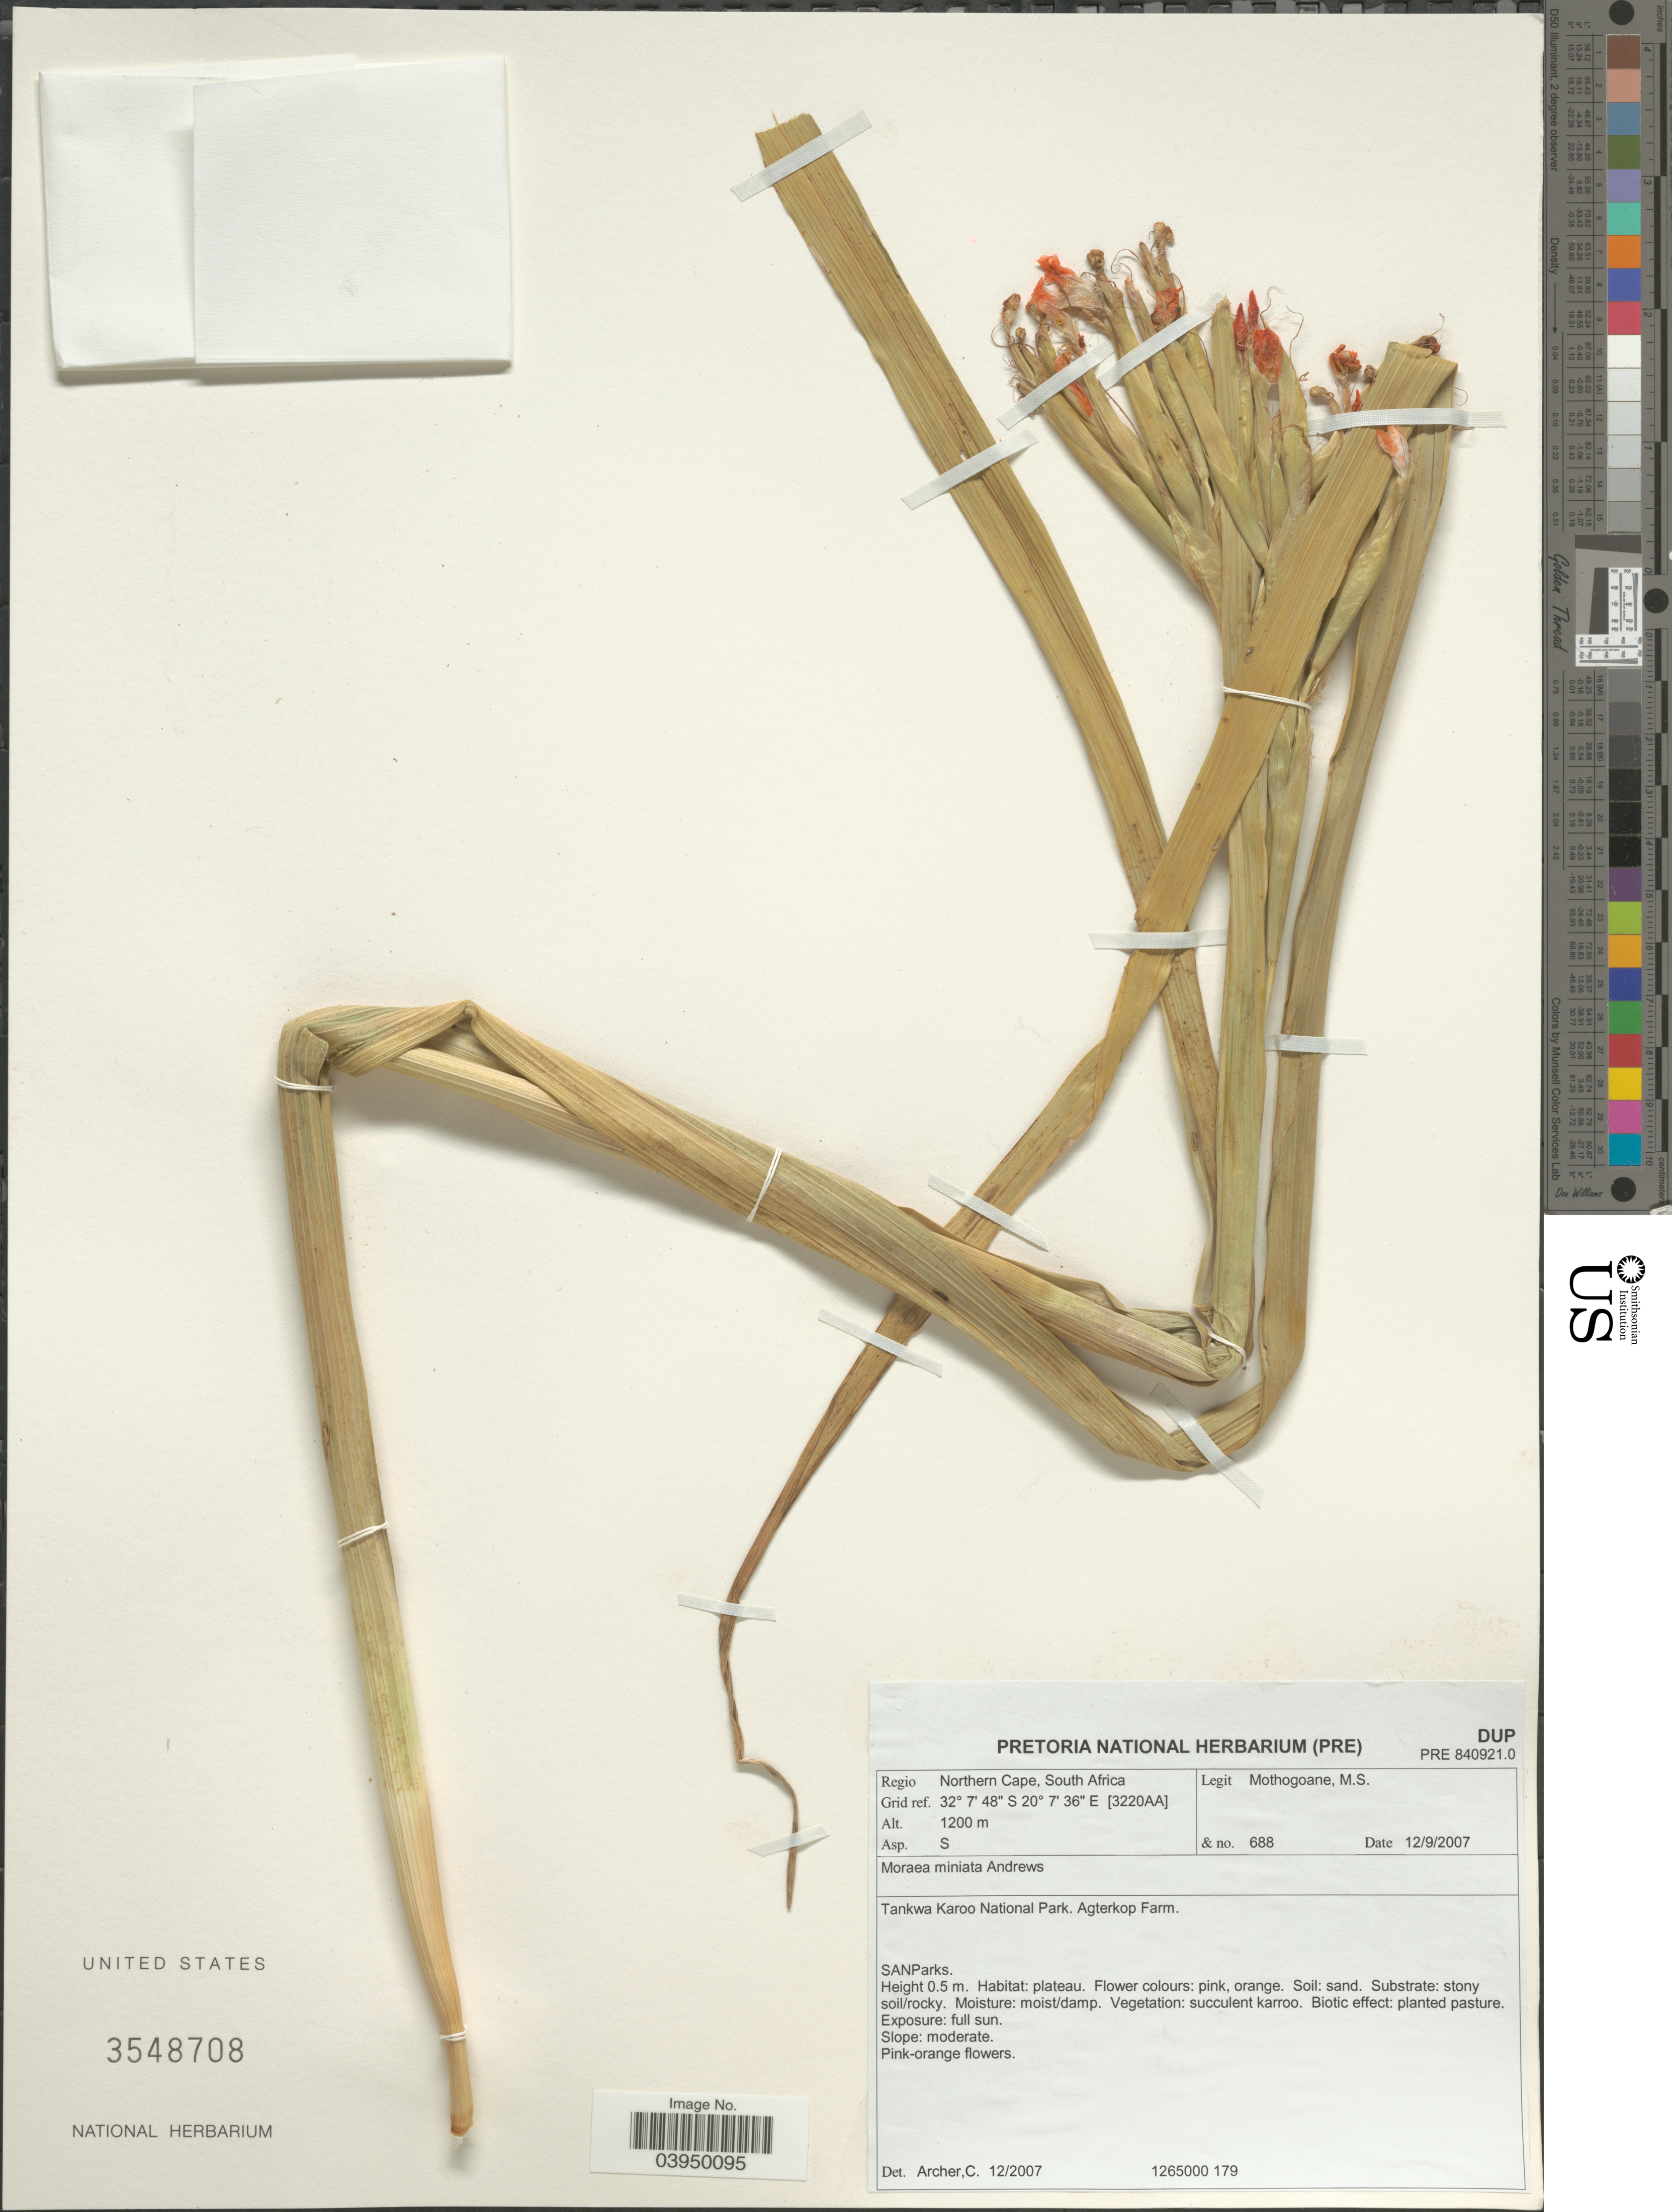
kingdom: Plantae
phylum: Tracheophyta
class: Liliopsida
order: Asparagales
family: Iridaceae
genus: Moraea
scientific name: Moraea miniata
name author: Andrews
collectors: M. Mothogoane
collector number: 688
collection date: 2007-09-12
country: South Africa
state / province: Northern Cape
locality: Regio Northern Cape, South Africa. Grid ref. [3220AA]. Tankwa Karoo National Park. Agterkop Farm. SANParks.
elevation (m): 1200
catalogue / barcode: US 3548708